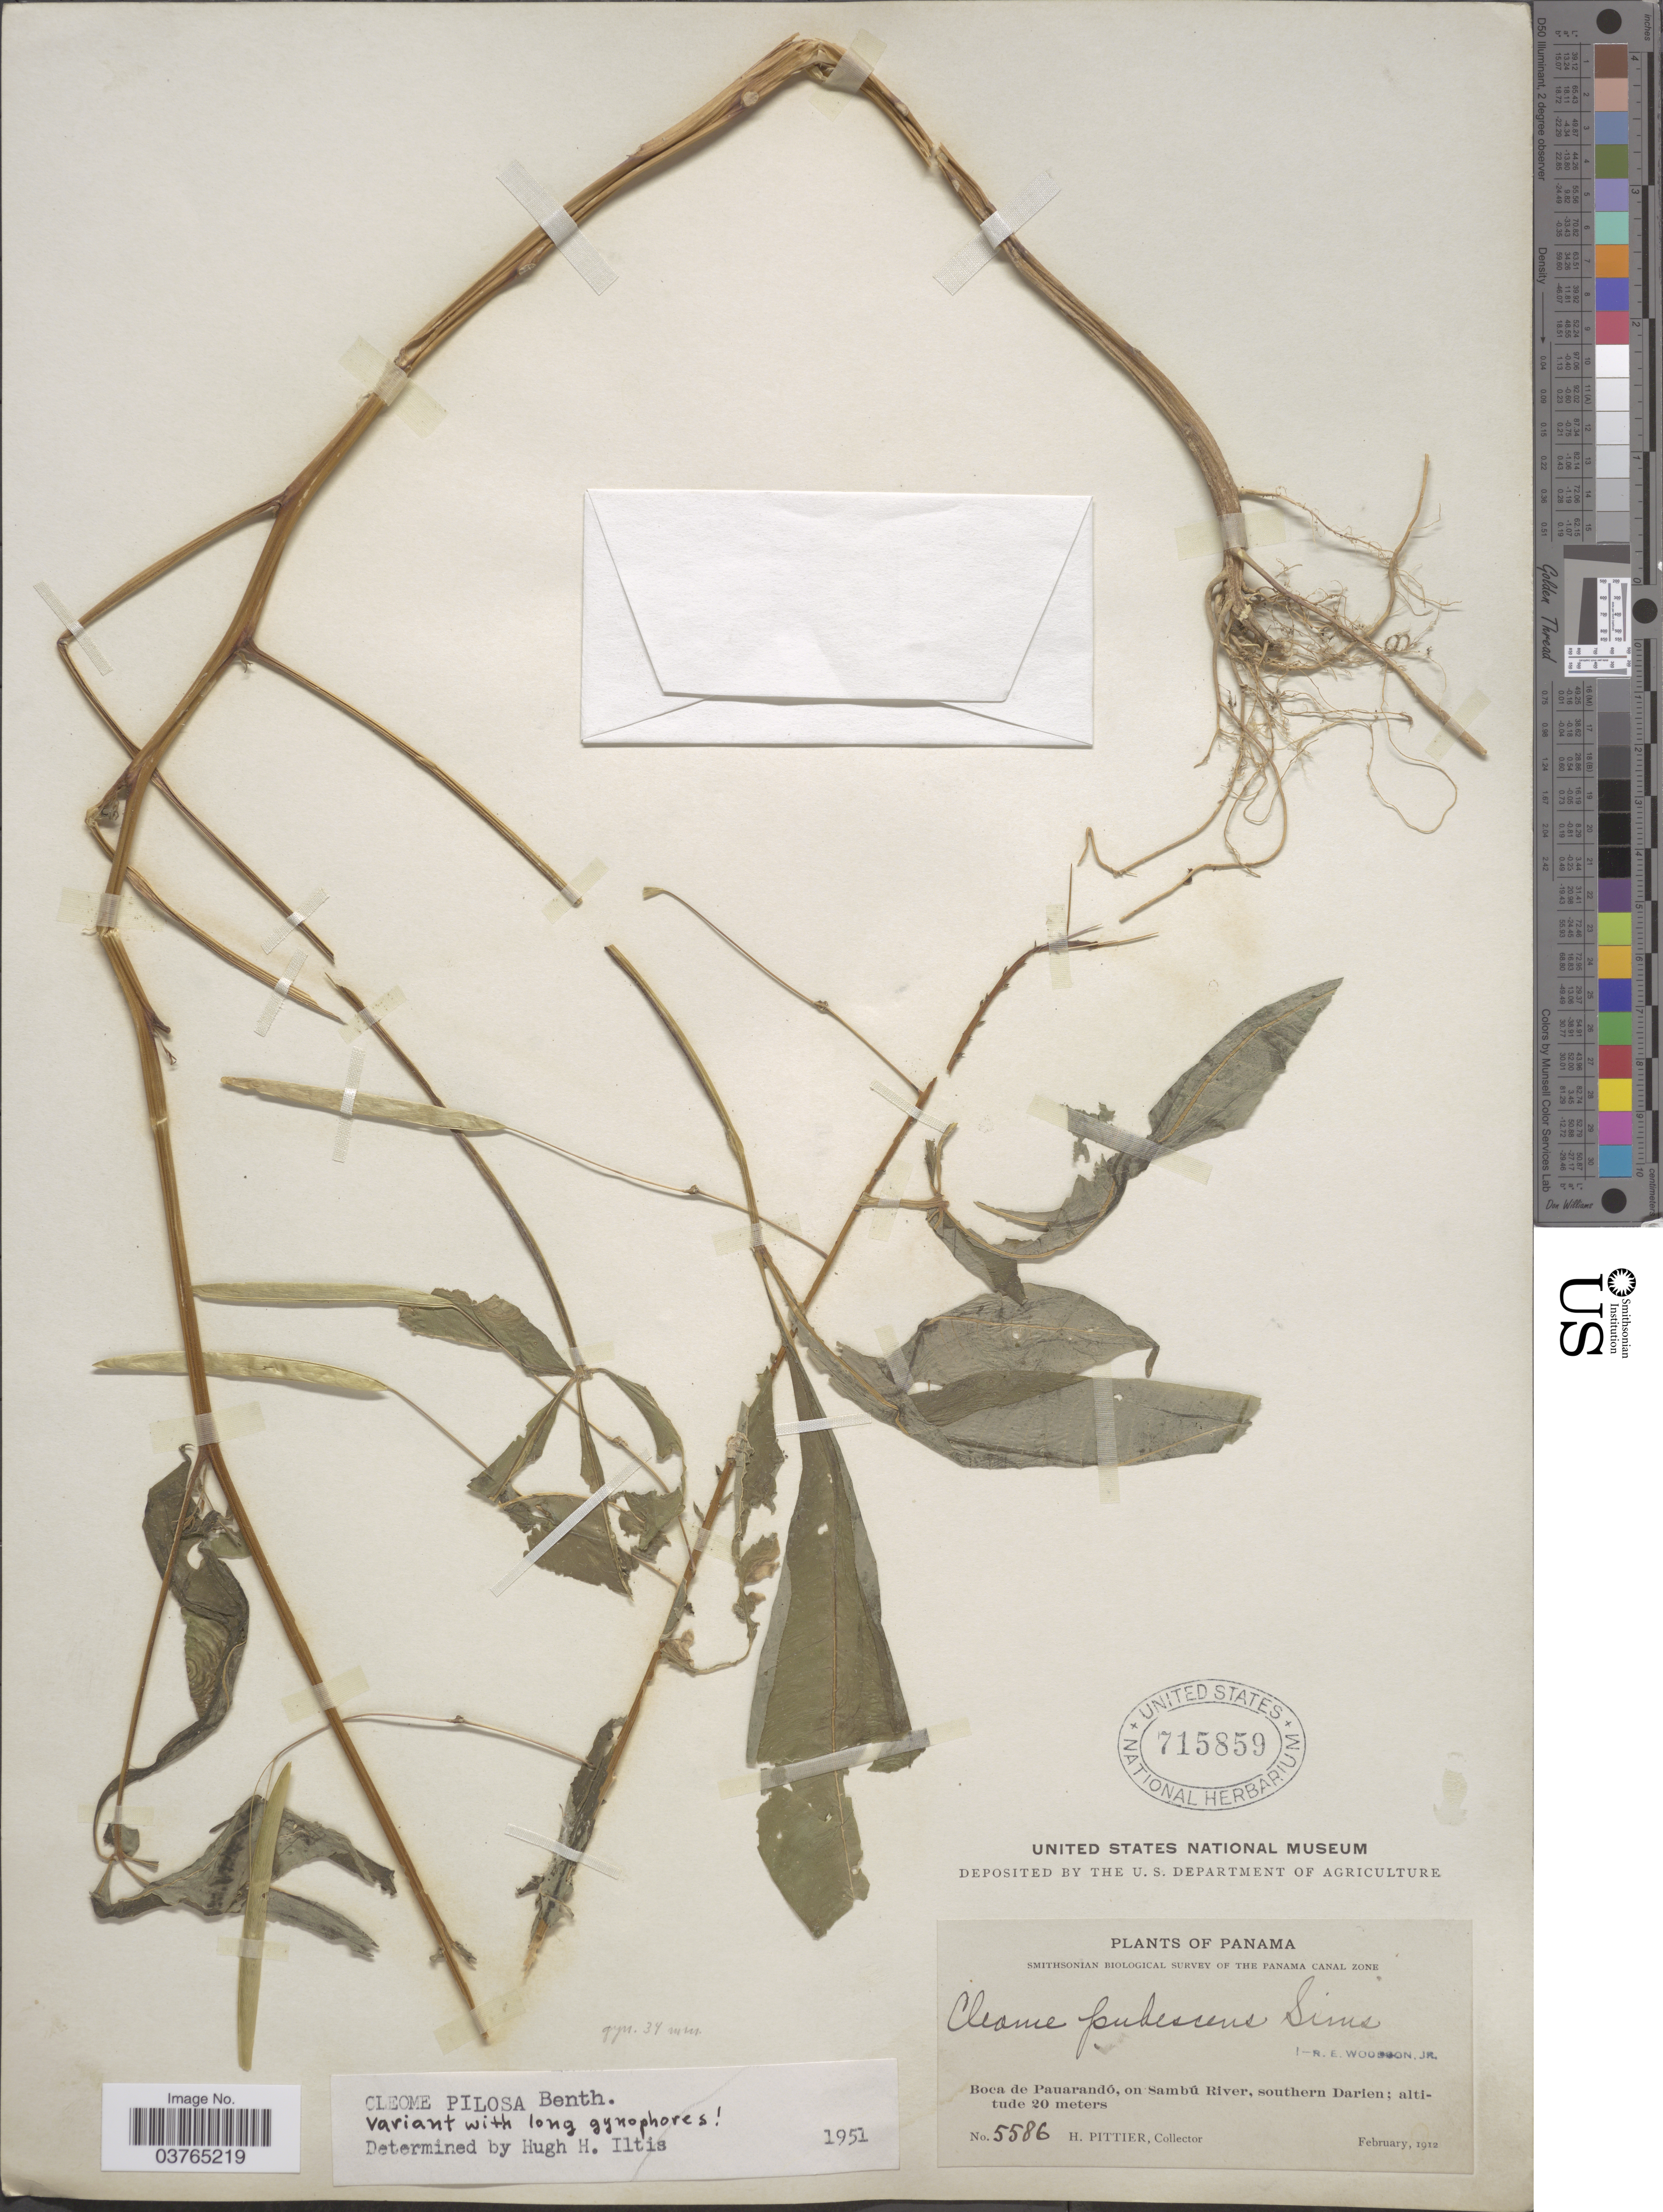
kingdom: Plantae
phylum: Tracheophyta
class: Magnoliopsida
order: Brassicales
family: Cleomaceae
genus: Cochranella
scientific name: Cochranella pilosa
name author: (Benth.) E.M. McGinty & Roalson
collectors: H. F. Pittier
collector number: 5586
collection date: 1912-02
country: Panama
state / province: Darien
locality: Boca de Pauarandó, on Sambú River, southern Darien.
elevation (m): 20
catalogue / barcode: US 715859